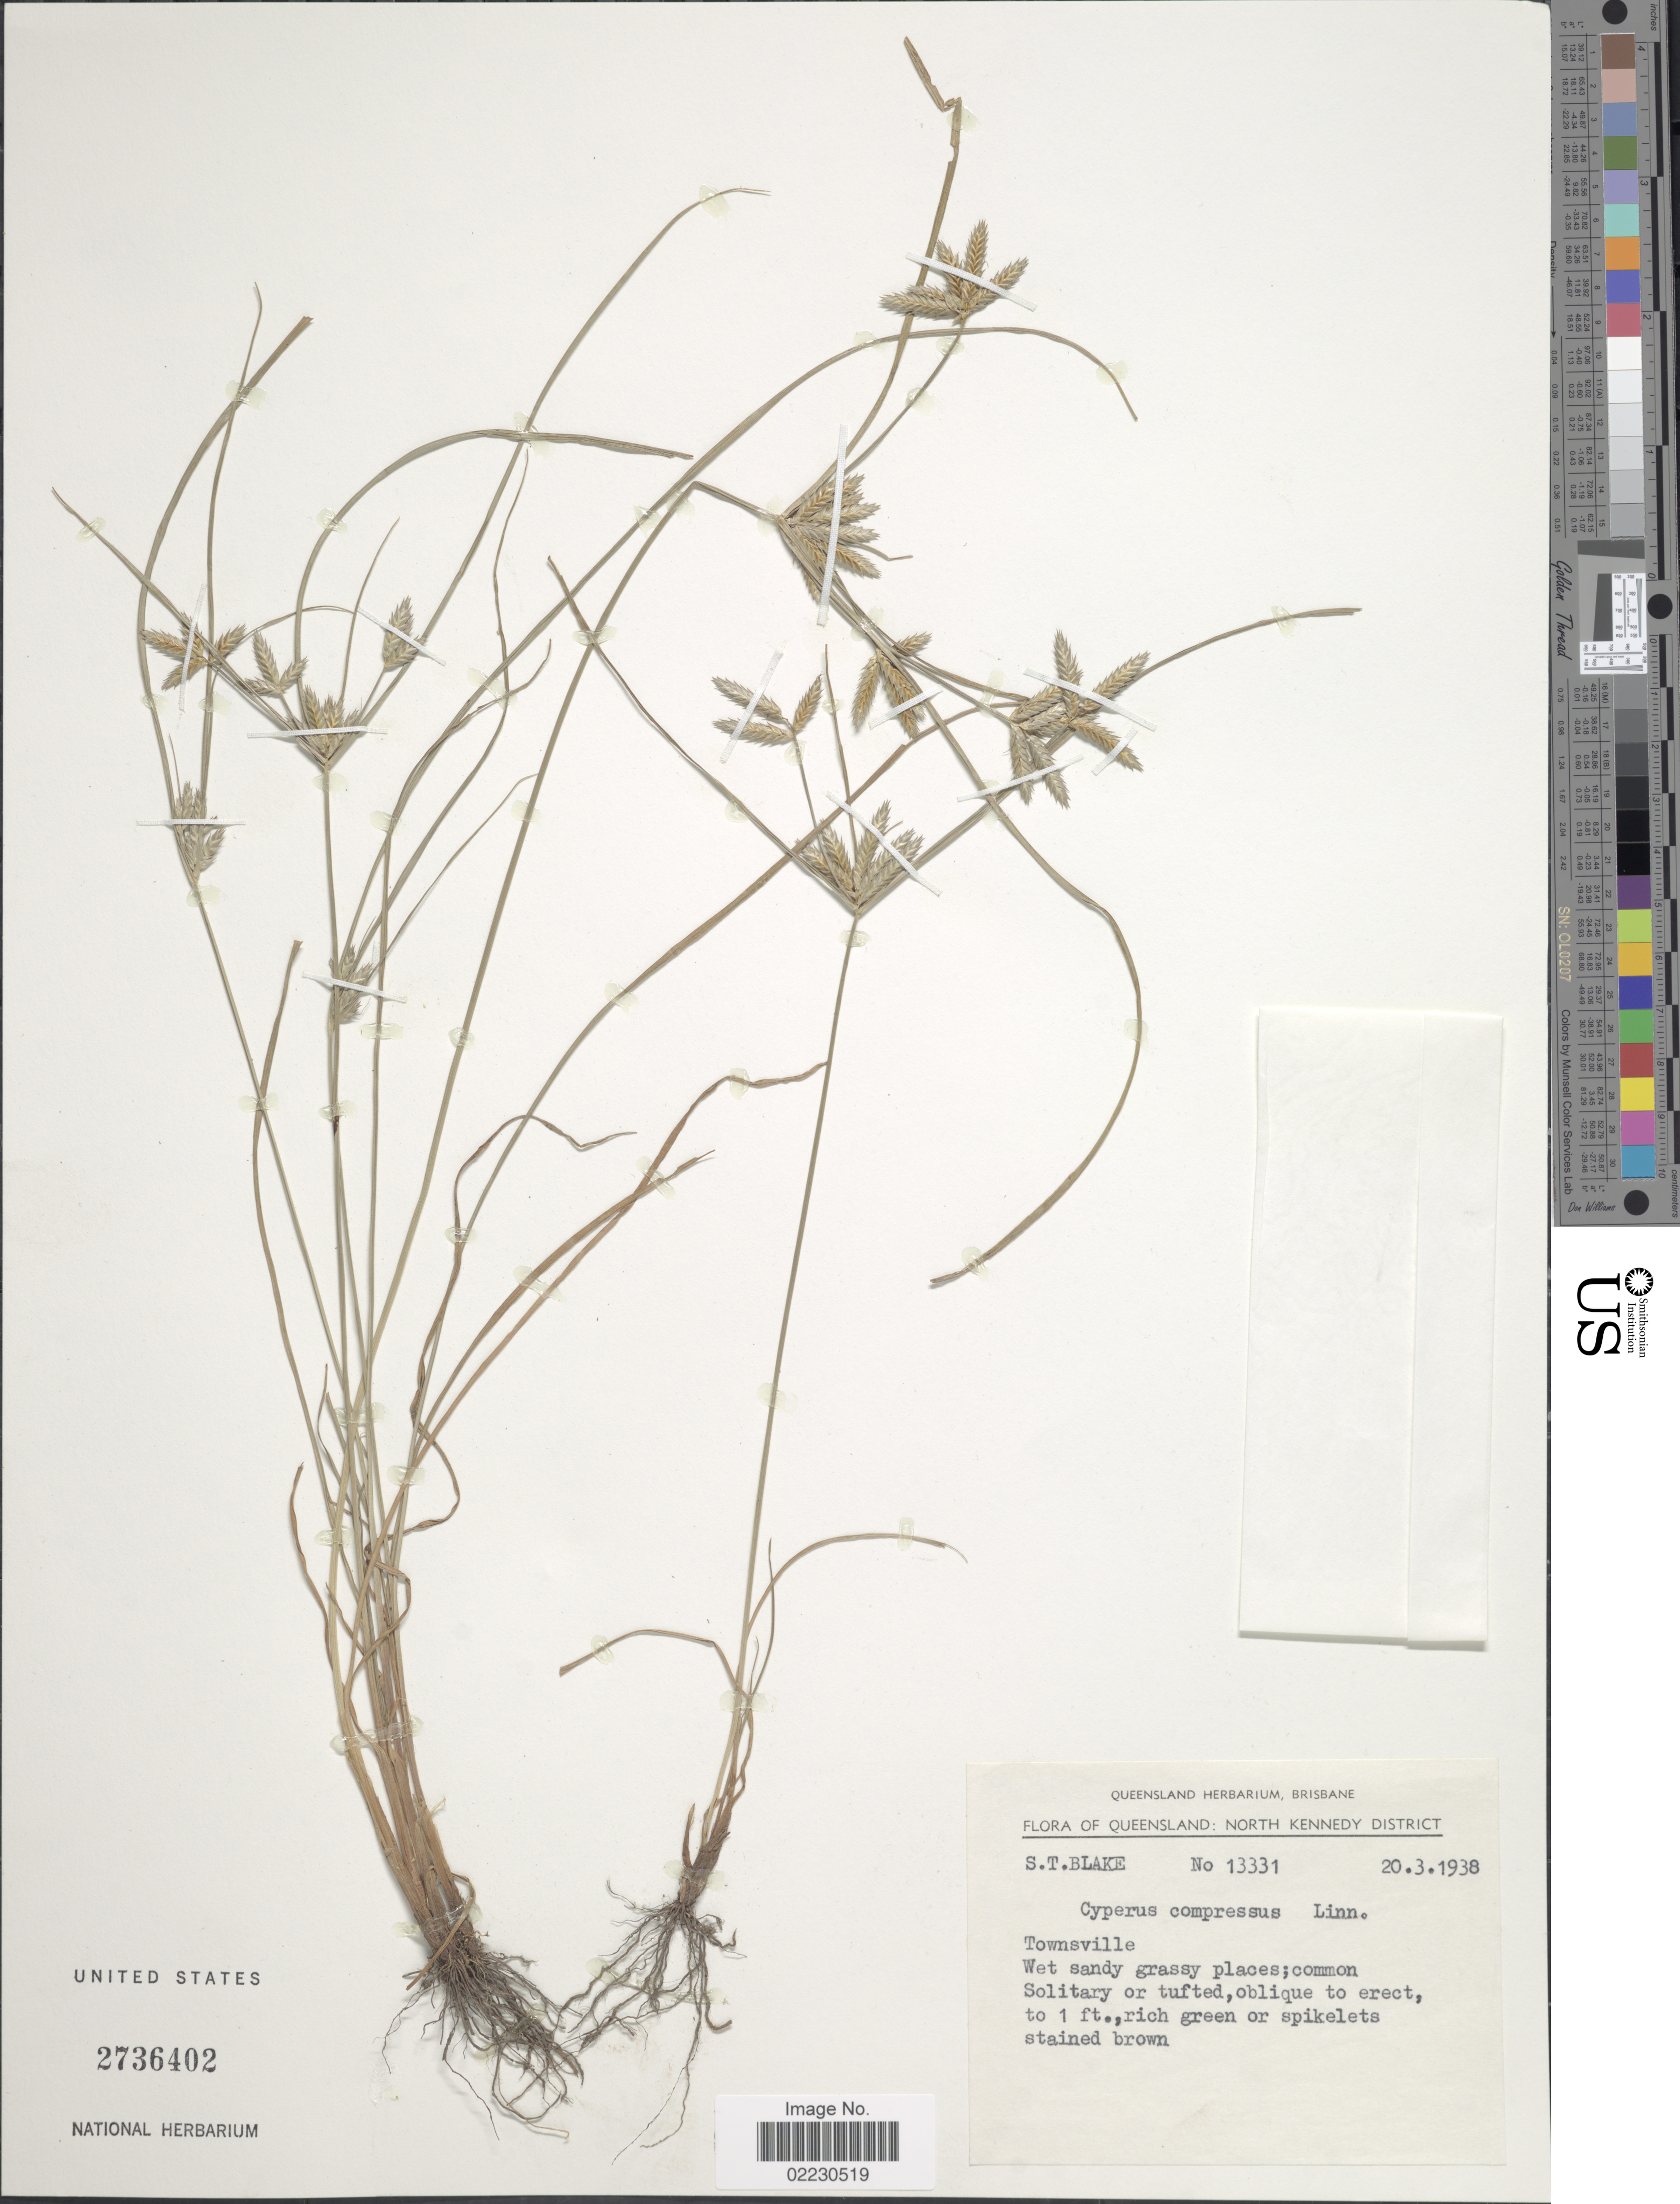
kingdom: Plantae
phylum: Tracheophyta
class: Liliopsida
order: Poales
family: Cyperaceae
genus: Cyperus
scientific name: Cyperus compressus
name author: L.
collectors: S. T. Blake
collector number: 13331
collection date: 1938-03-20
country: Australia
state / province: Queensland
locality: North Kennedy District, Townsville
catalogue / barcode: US 2736402